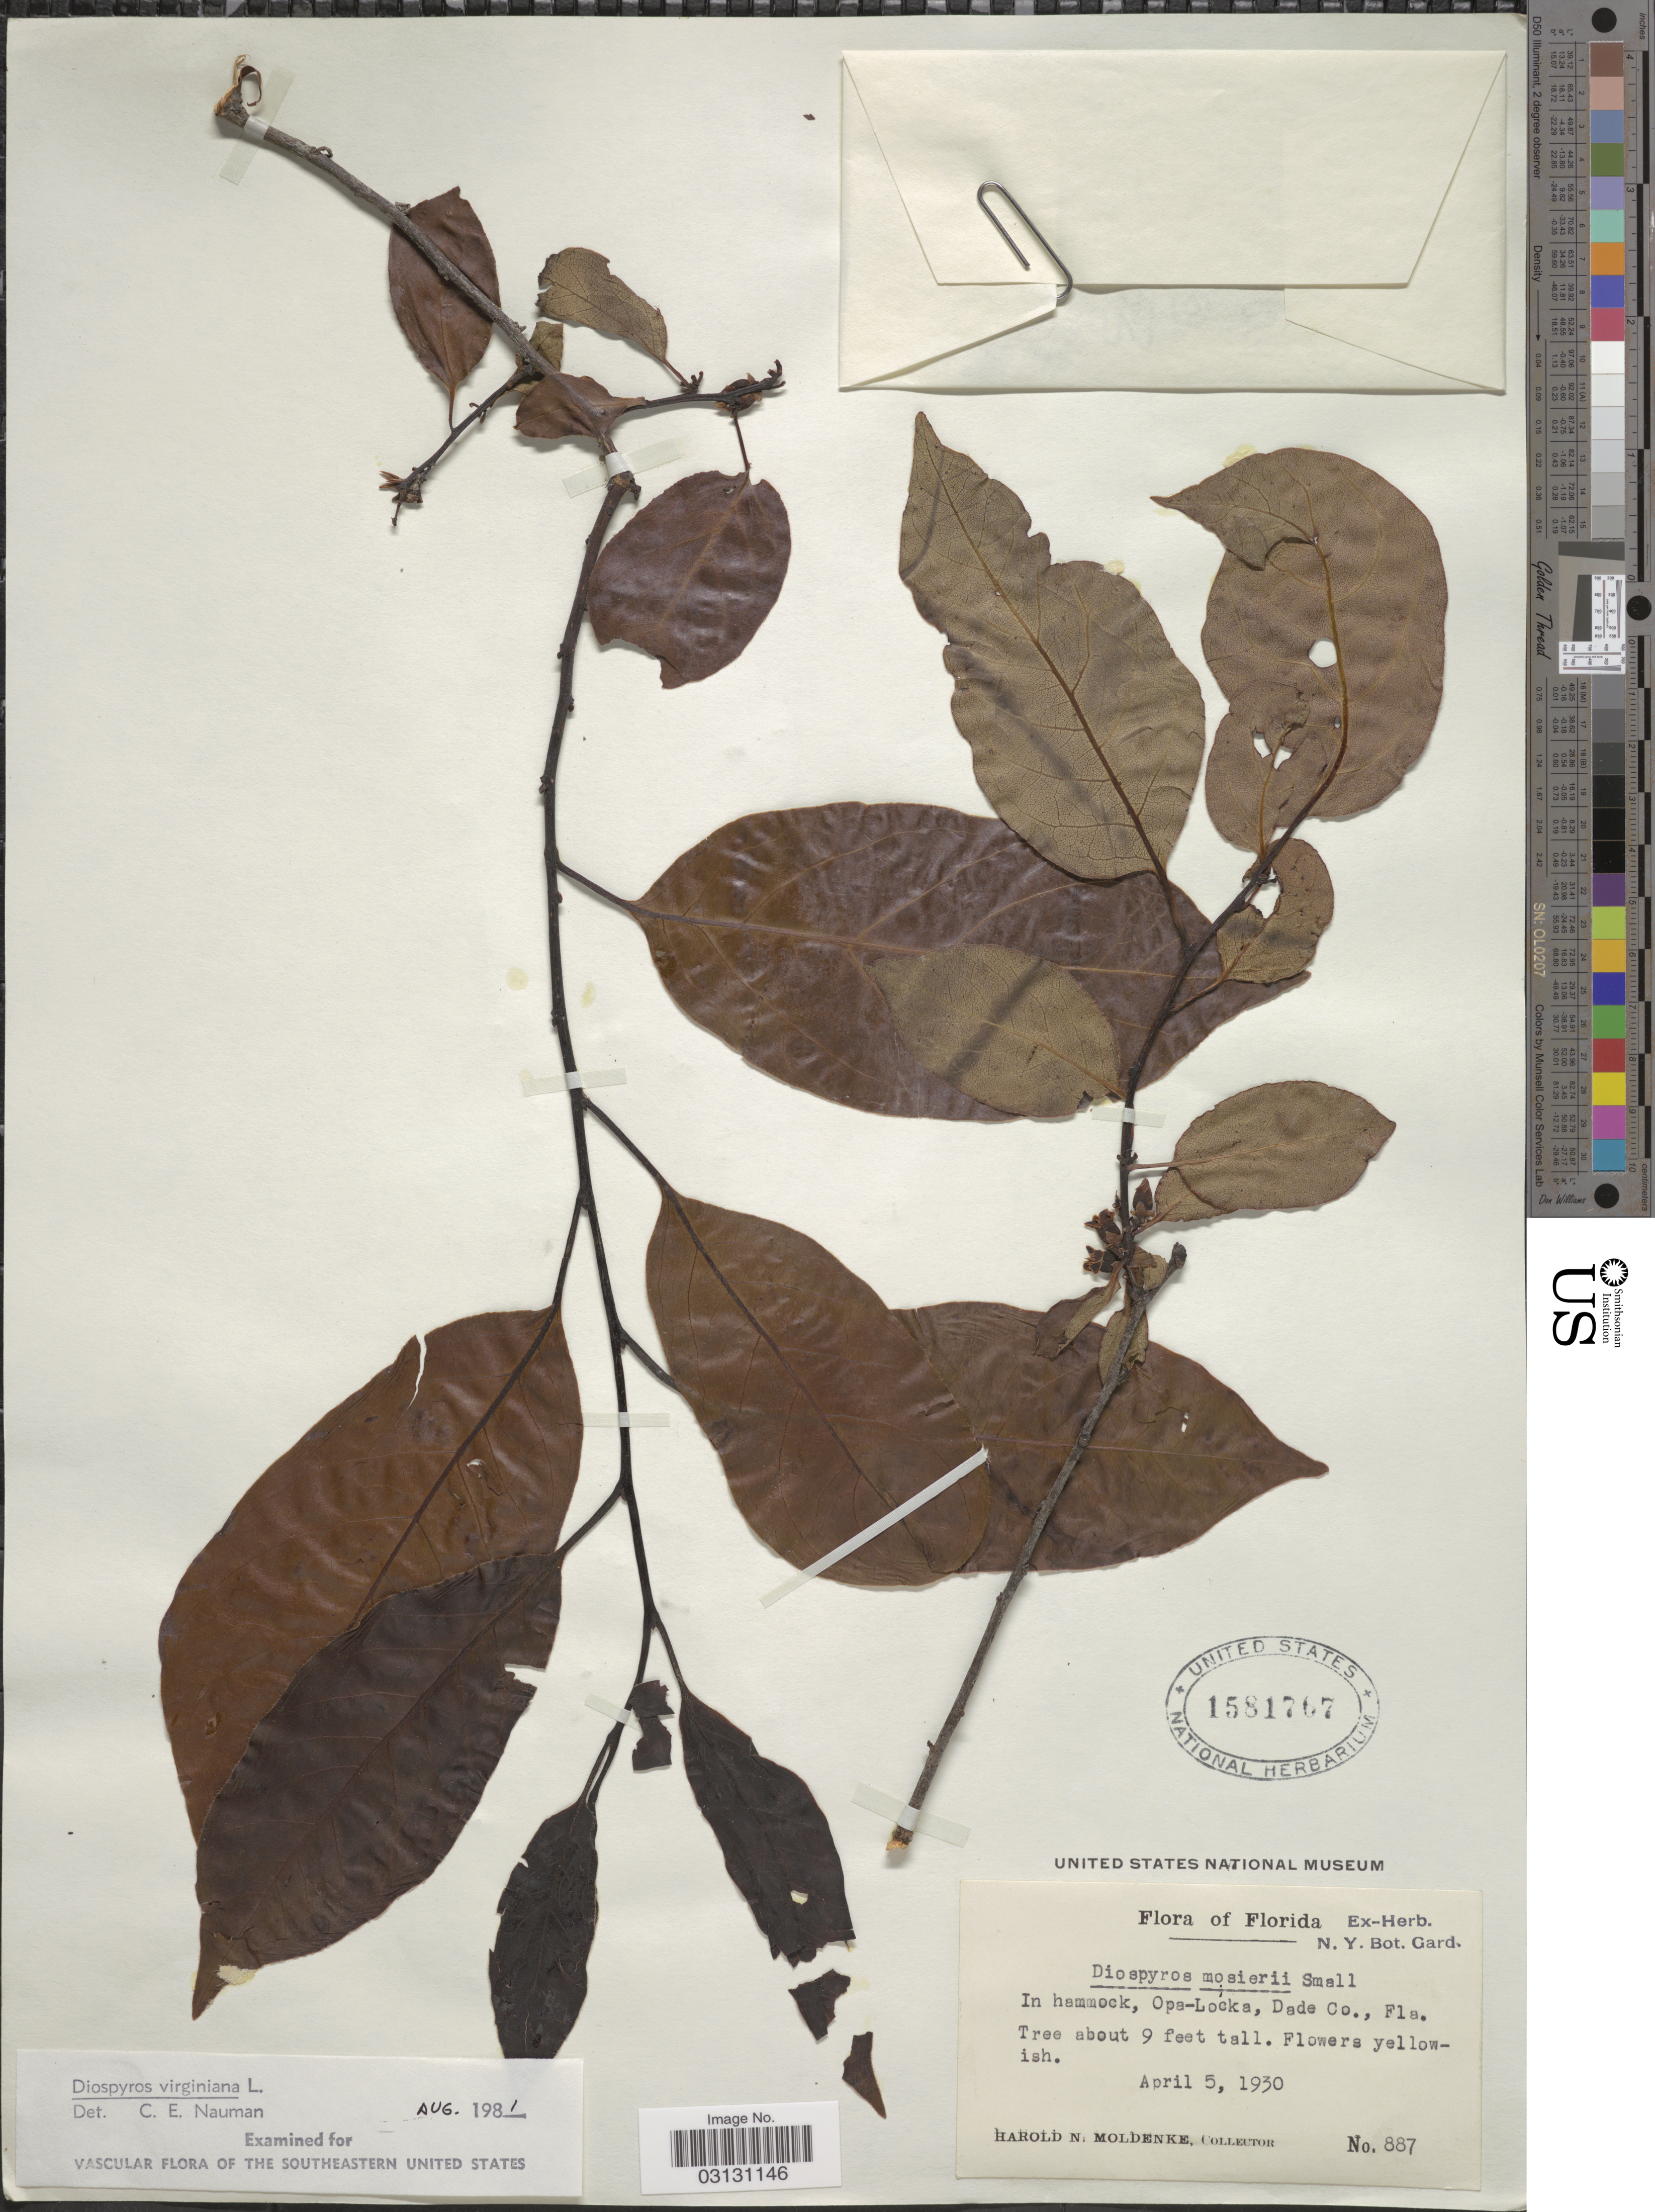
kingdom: Plantae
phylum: Tracheophyta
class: Magnoliopsida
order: Ericales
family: Ebenaceae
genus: Diospyros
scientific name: Diospyros virginiana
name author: L.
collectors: H. N. Moldenke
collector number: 887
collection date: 1930-04-05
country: United States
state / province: Florida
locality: In hammock, Opa-Locka, Dade Co.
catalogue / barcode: US 1581767